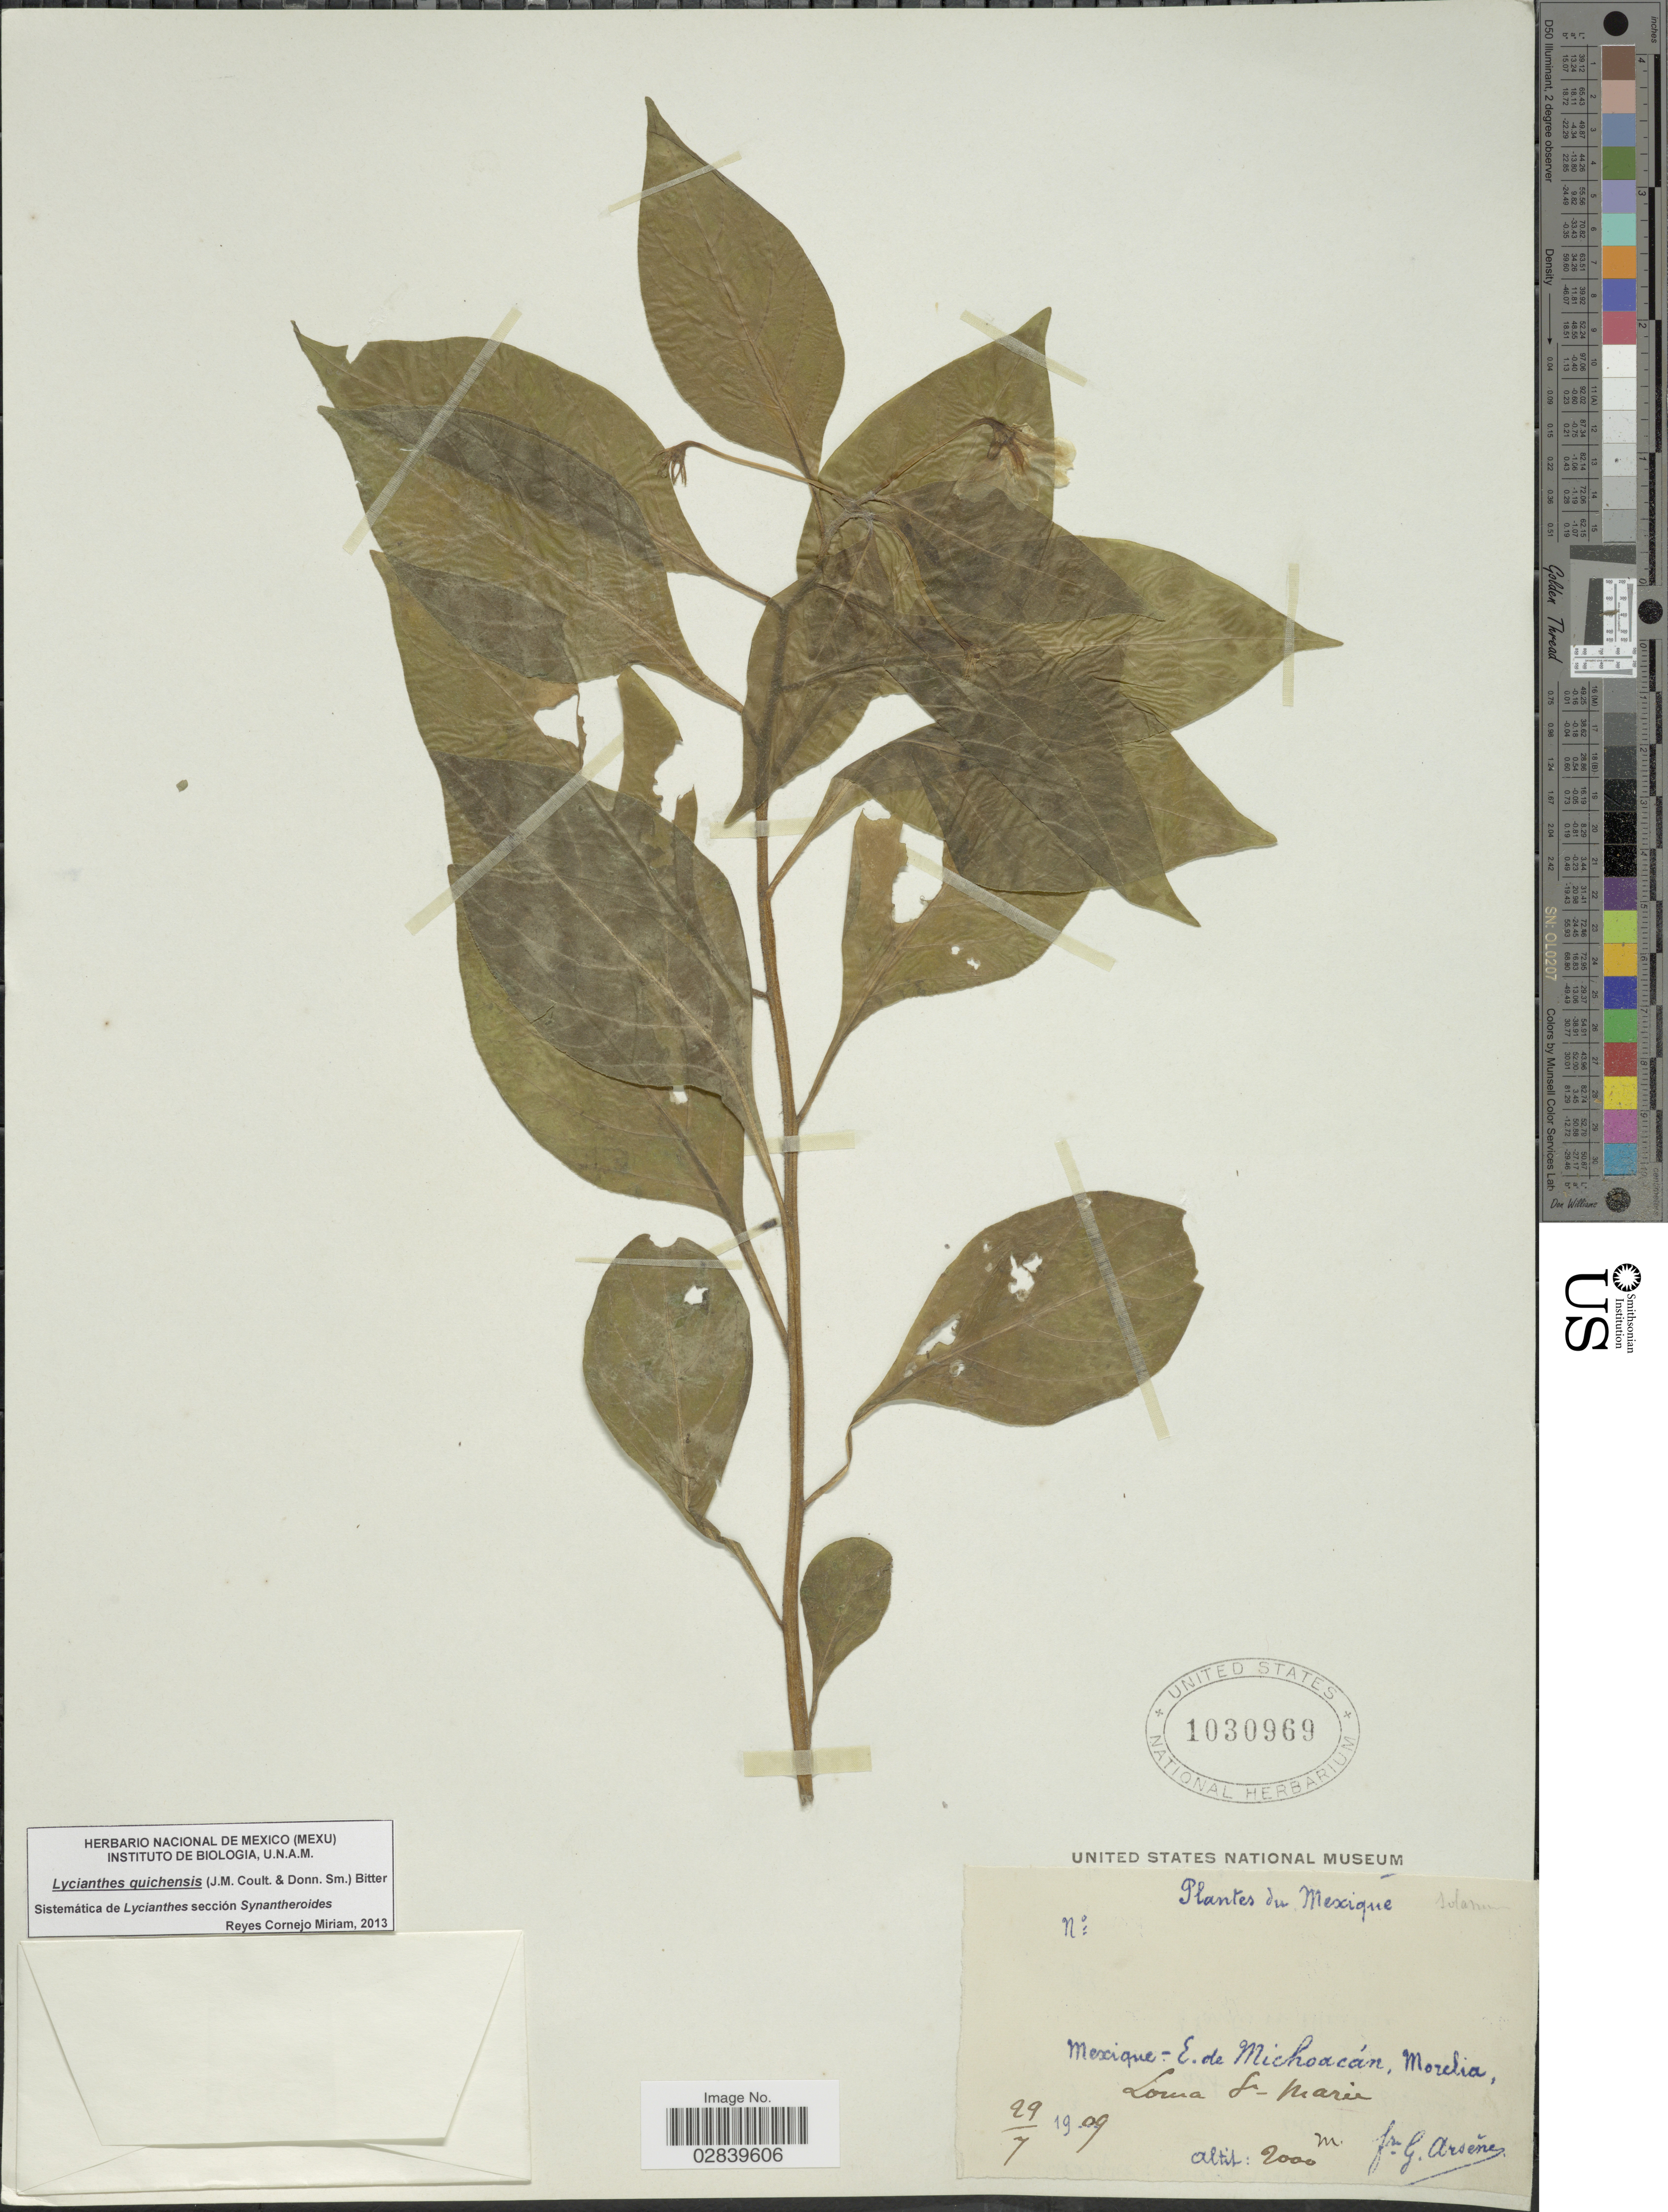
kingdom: Plantae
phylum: Tracheophyta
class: Magnoliopsida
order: Solanales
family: Solanaceae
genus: Lycianthes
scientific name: Lycianthes quichensis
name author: (J.M. Coult. & Donn. Sm.) Bitter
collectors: Bro. G. Arsène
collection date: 1909-07-29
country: Mexico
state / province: Michoacán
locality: E. de Michoacán, Morelia, Loma S-Maria.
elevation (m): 2000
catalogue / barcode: US 1030969